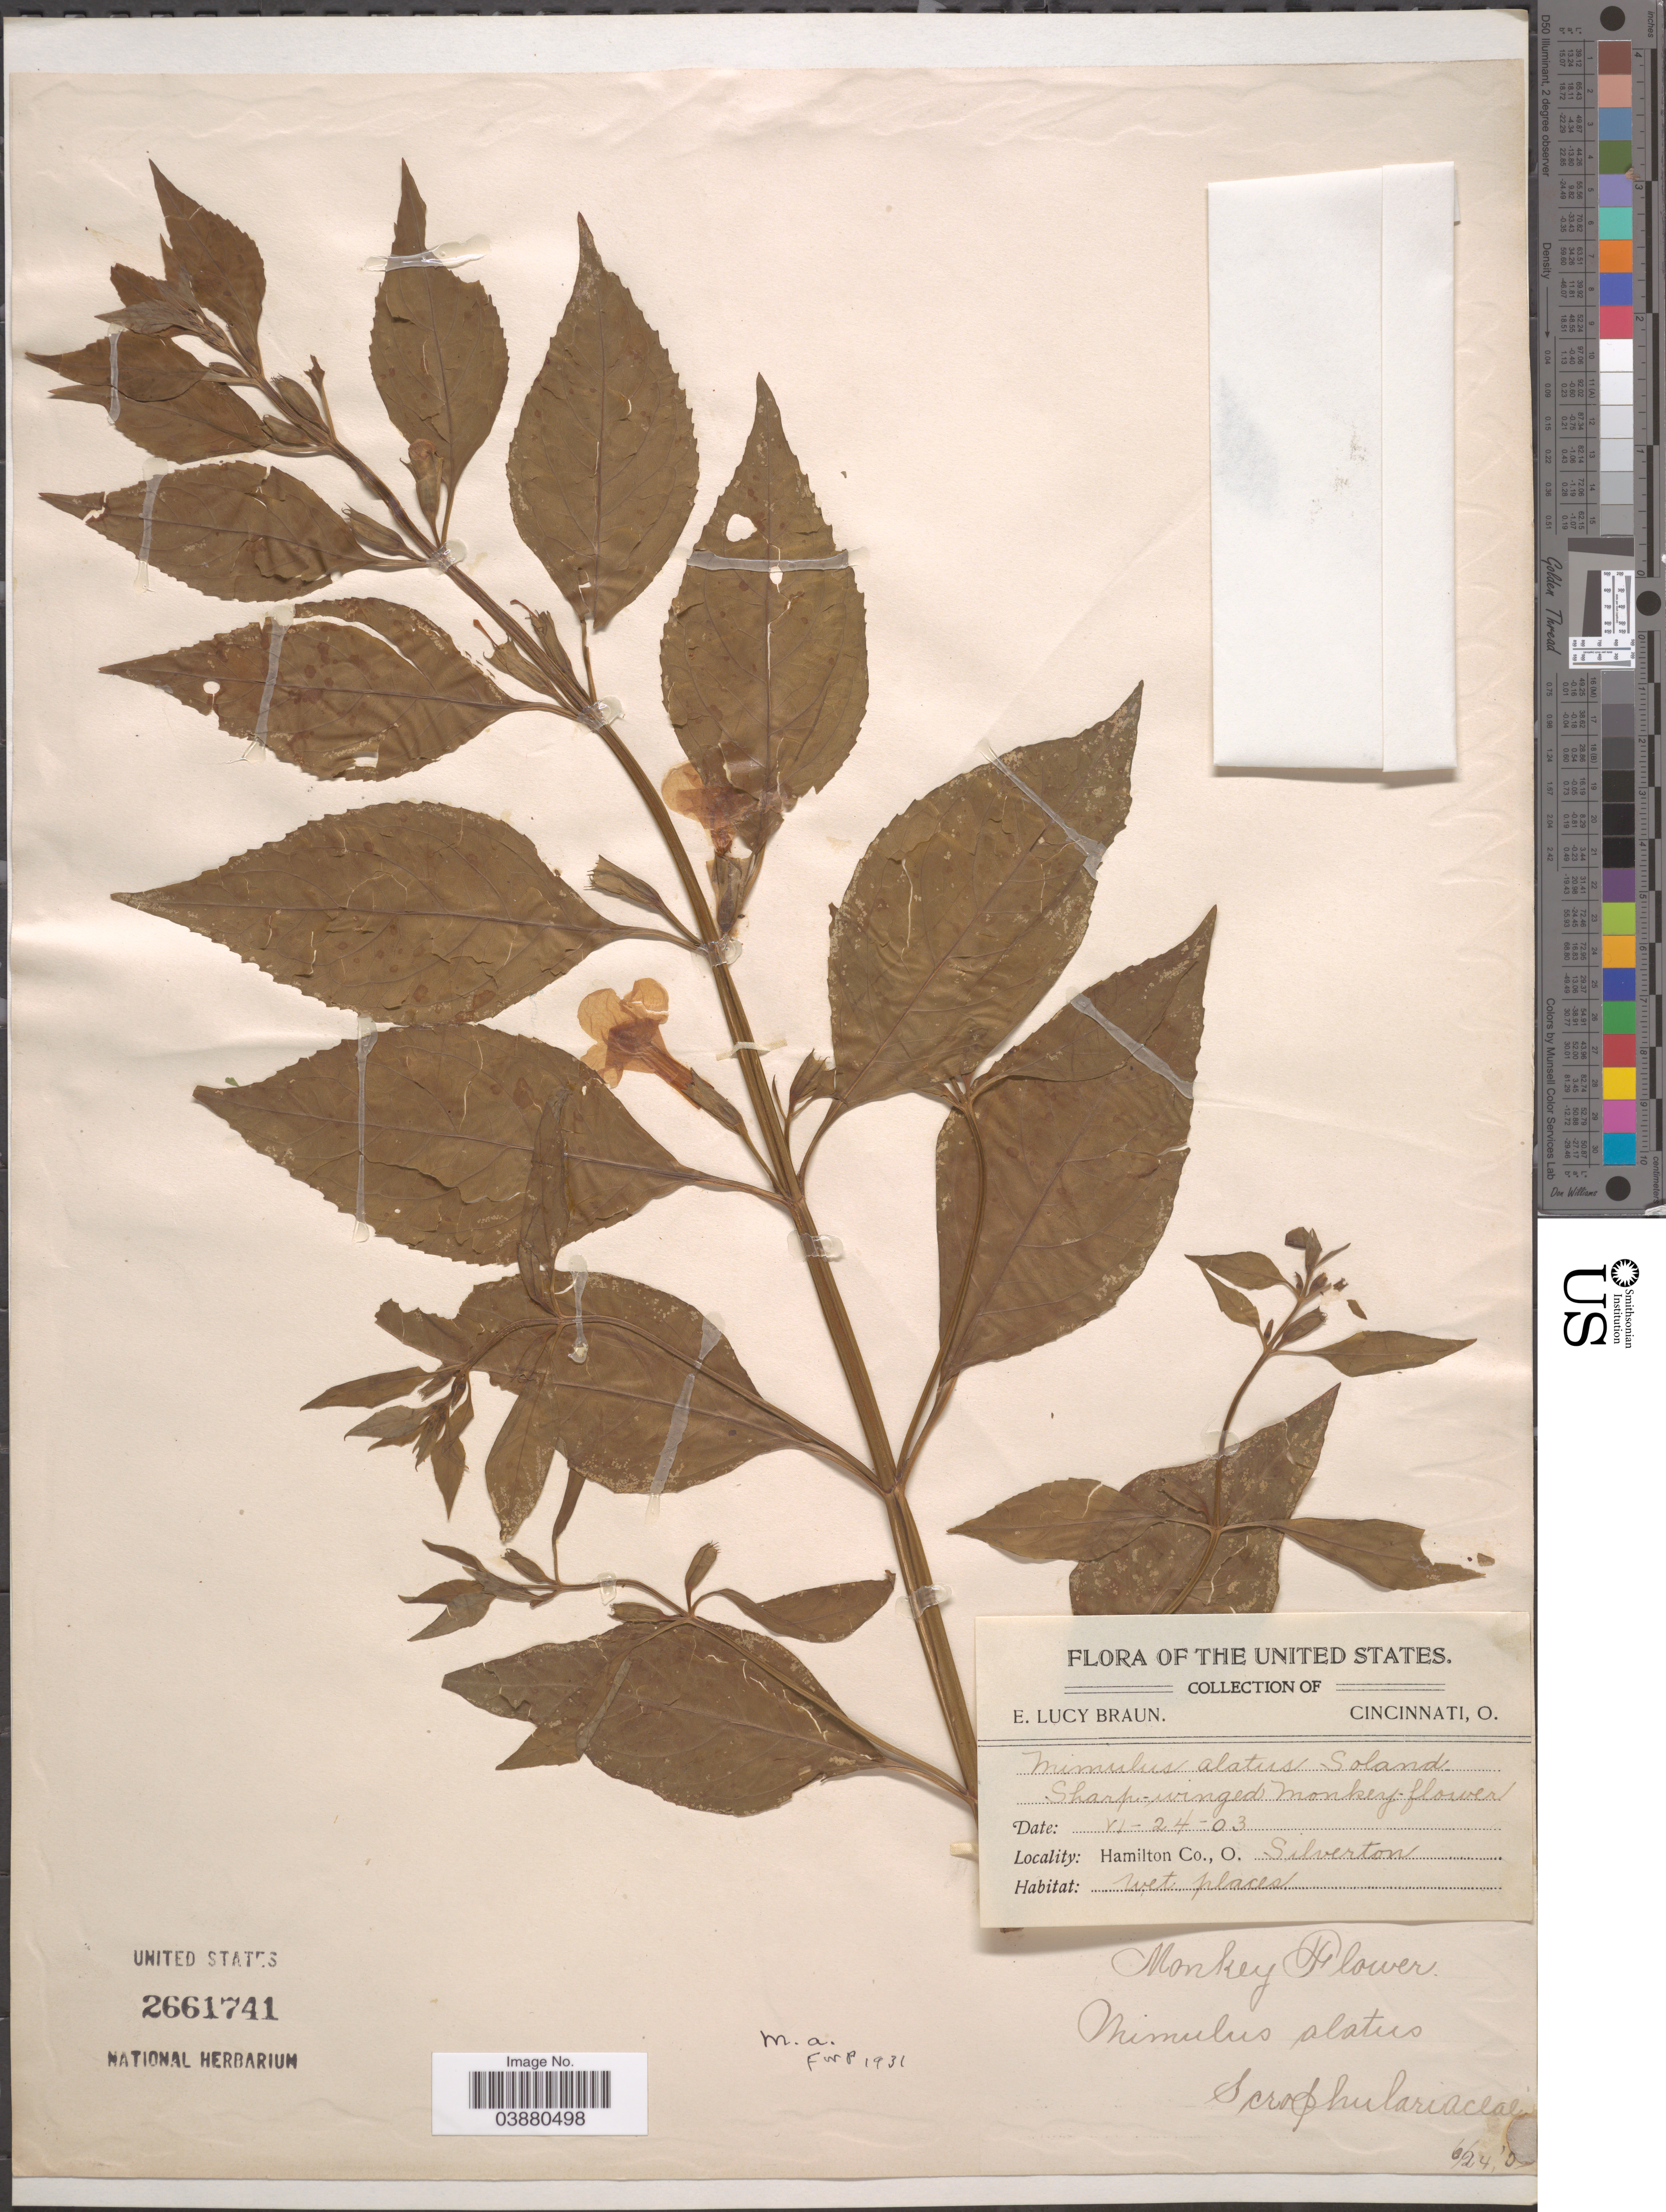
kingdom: Plantae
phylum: Tracheophyta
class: Magnoliopsida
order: Lamiales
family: Phrymaceae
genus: Mimulus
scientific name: Mimulus alatus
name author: Aiton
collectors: E. L. Braun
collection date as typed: Transcribed d/m/y: 24/6/3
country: United States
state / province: Ohio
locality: Hamilton Co., Silverton.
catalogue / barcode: US 2661741